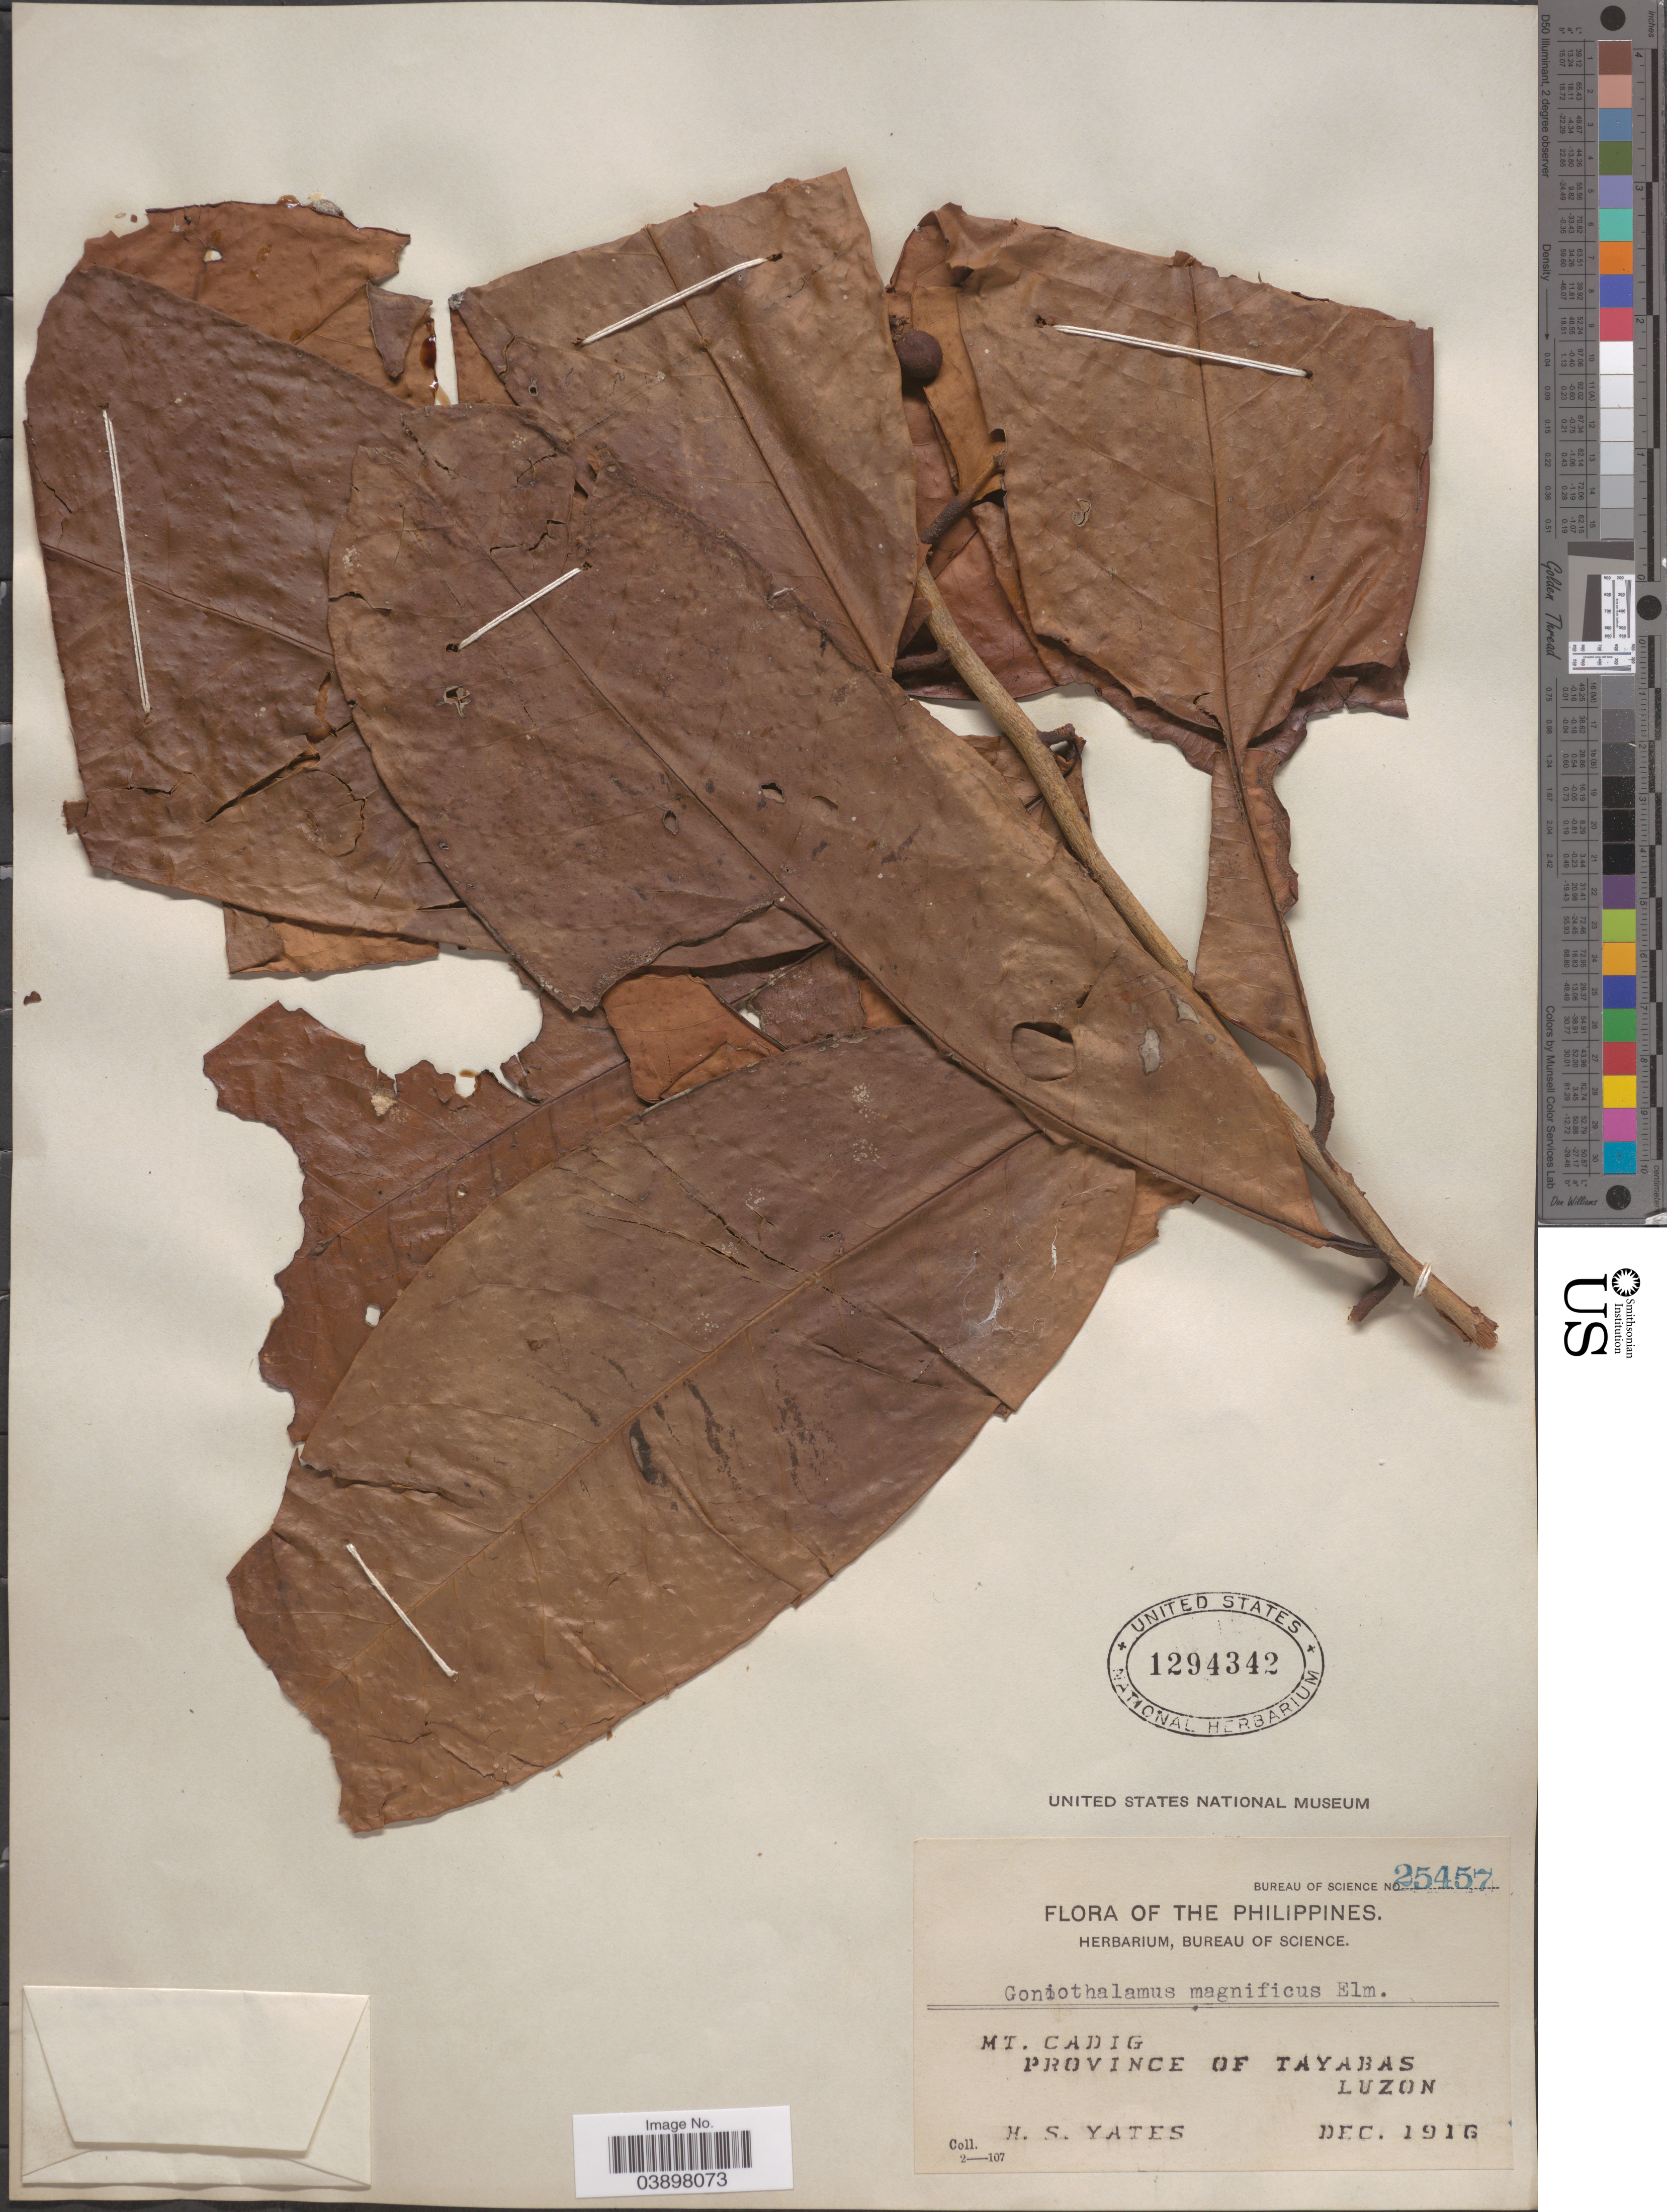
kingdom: Plantae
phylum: Tracheophyta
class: Magnoliopsida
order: Magnoliales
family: Annonaceae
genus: Goniothalamus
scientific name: Goniothalamus magnificus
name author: Elmer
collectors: H. S. Yates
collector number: Bureau of Science 25457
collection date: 1916-12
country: Philippines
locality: Mt. Cadig. Province of Tayasbas, Luzon.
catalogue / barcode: US 1294342